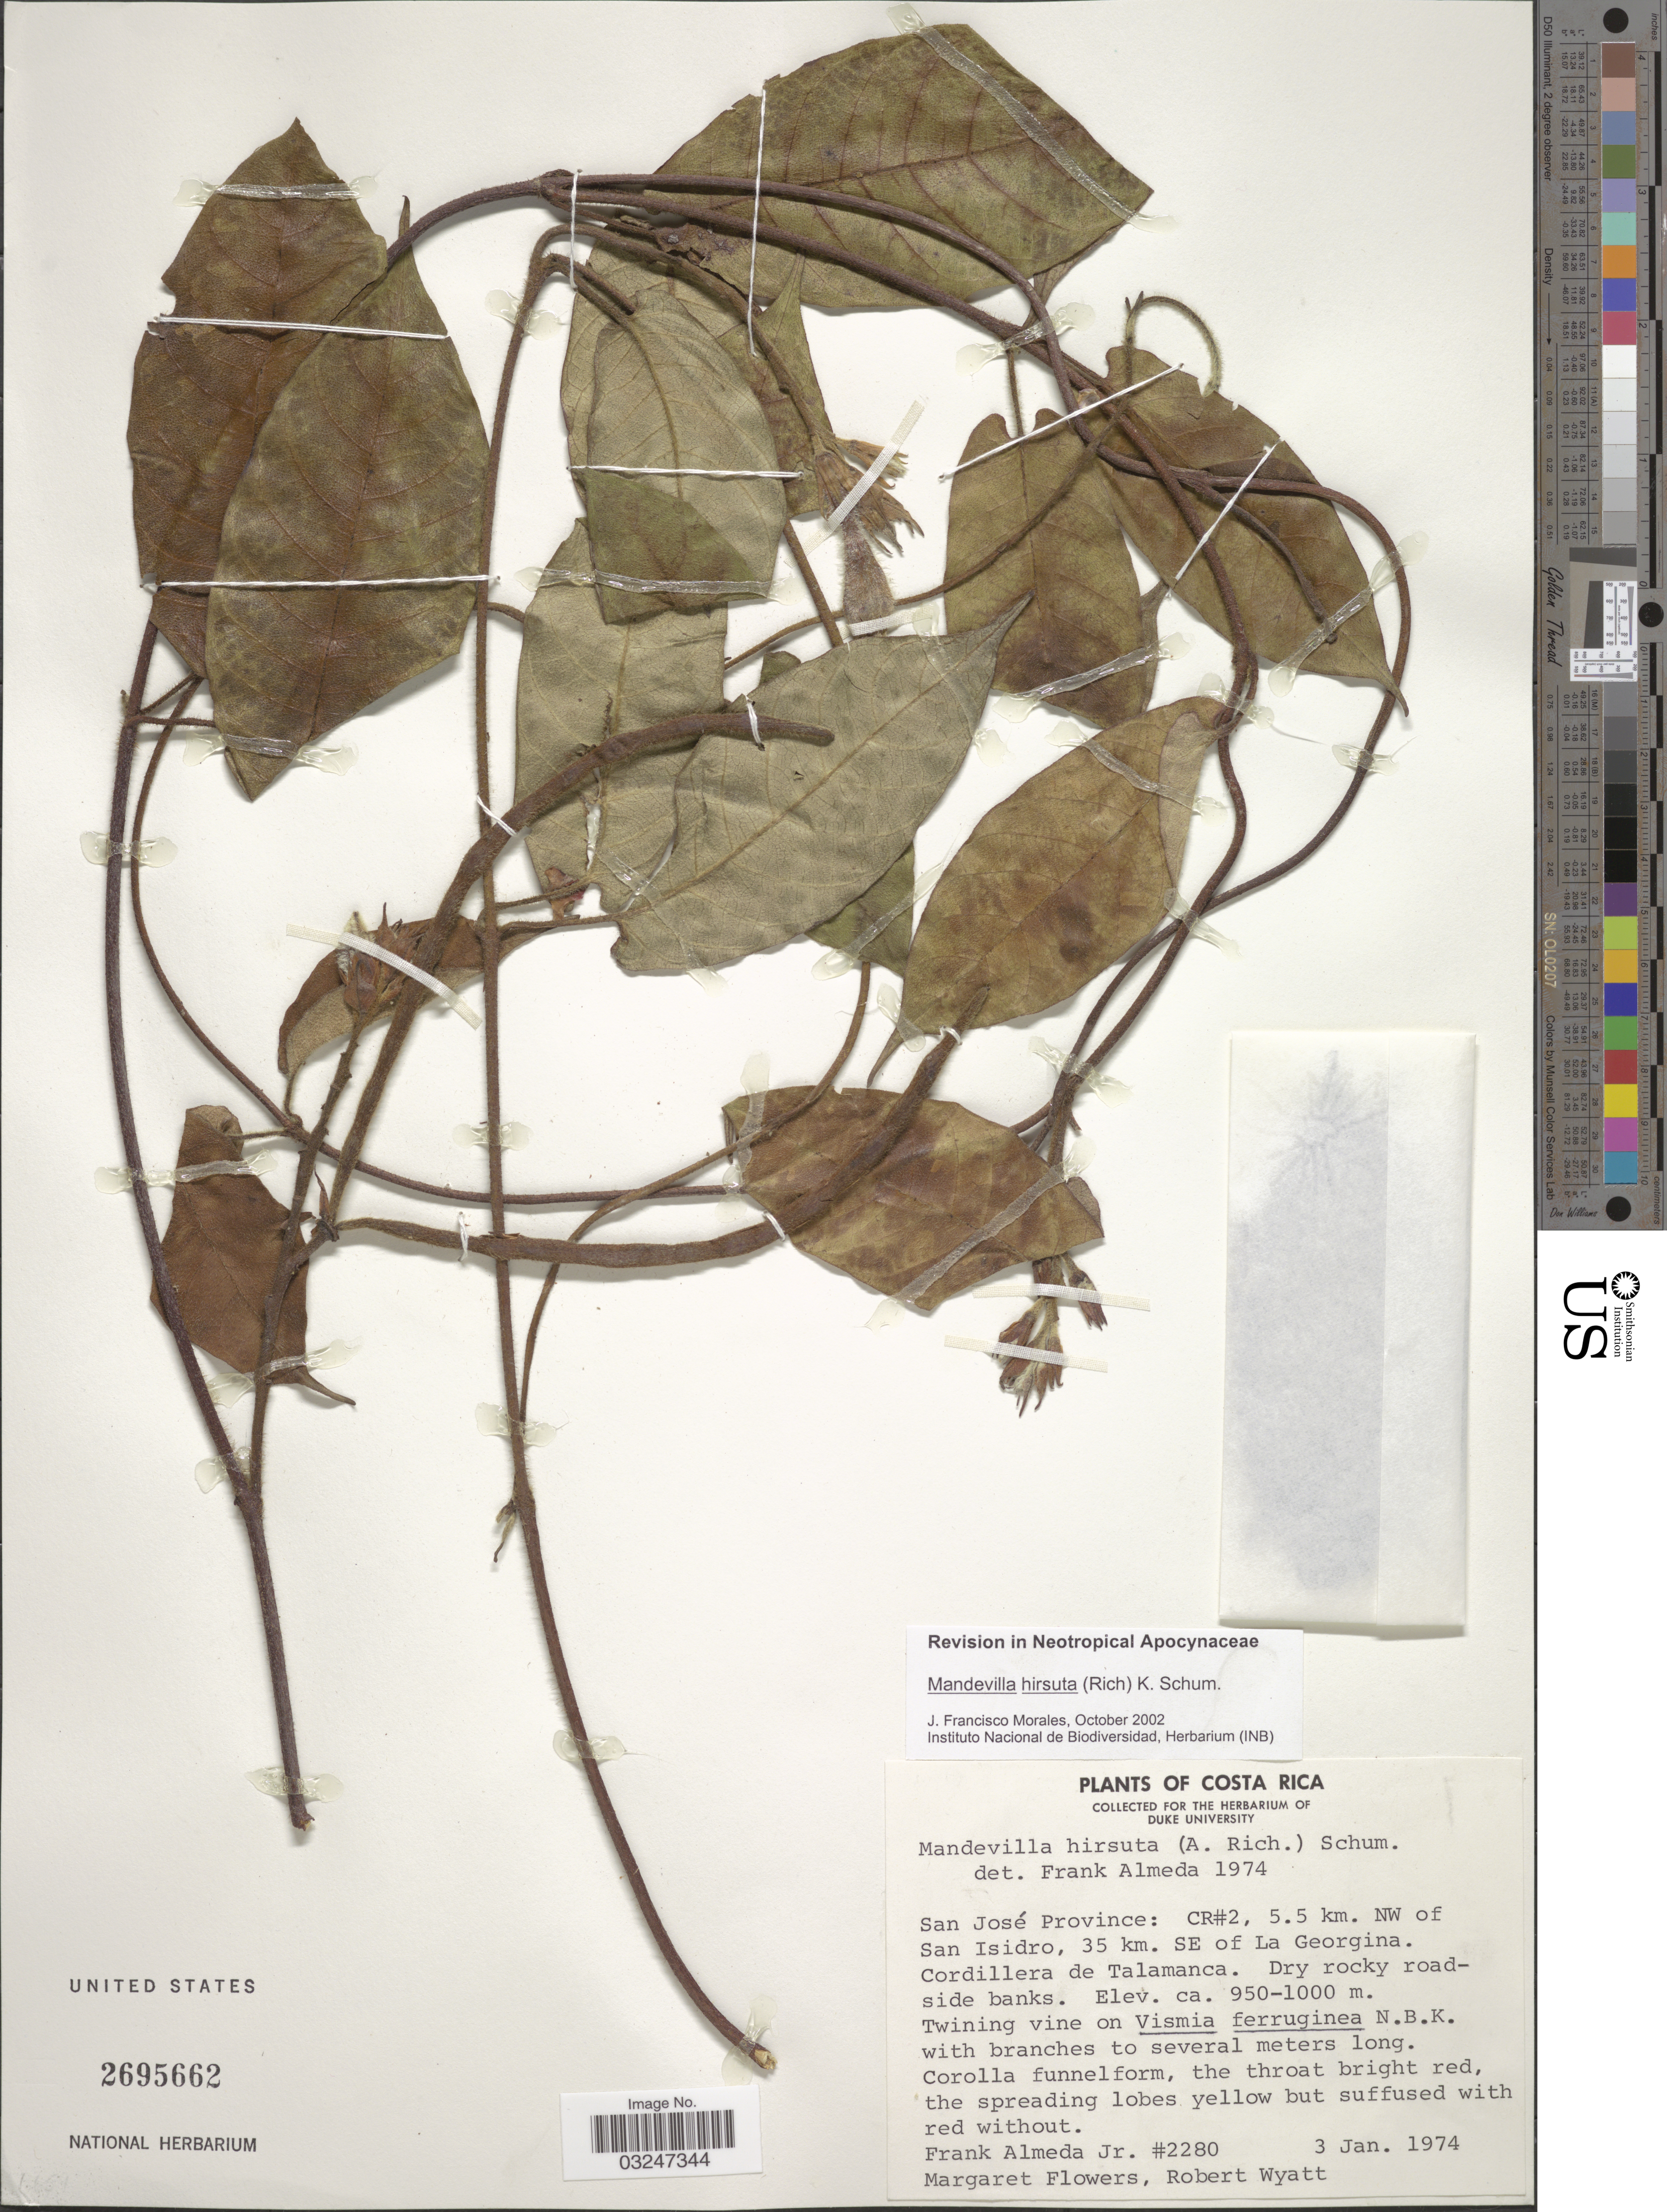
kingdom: Plantae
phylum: Tracheophyta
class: Magnoliopsida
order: Gentianales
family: Apocynaceae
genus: Mandevilla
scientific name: Mandevilla hirsuta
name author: (Rich.) K. Schum.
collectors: F. Almeda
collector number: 2280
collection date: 1974-01-03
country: Costa Rica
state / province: San José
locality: San José Province: CR#2, 5.5 km. NW of San Isidro, 35 km. SE of La Georgina. Cordillera de Talamanca.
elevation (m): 950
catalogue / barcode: US 2695662